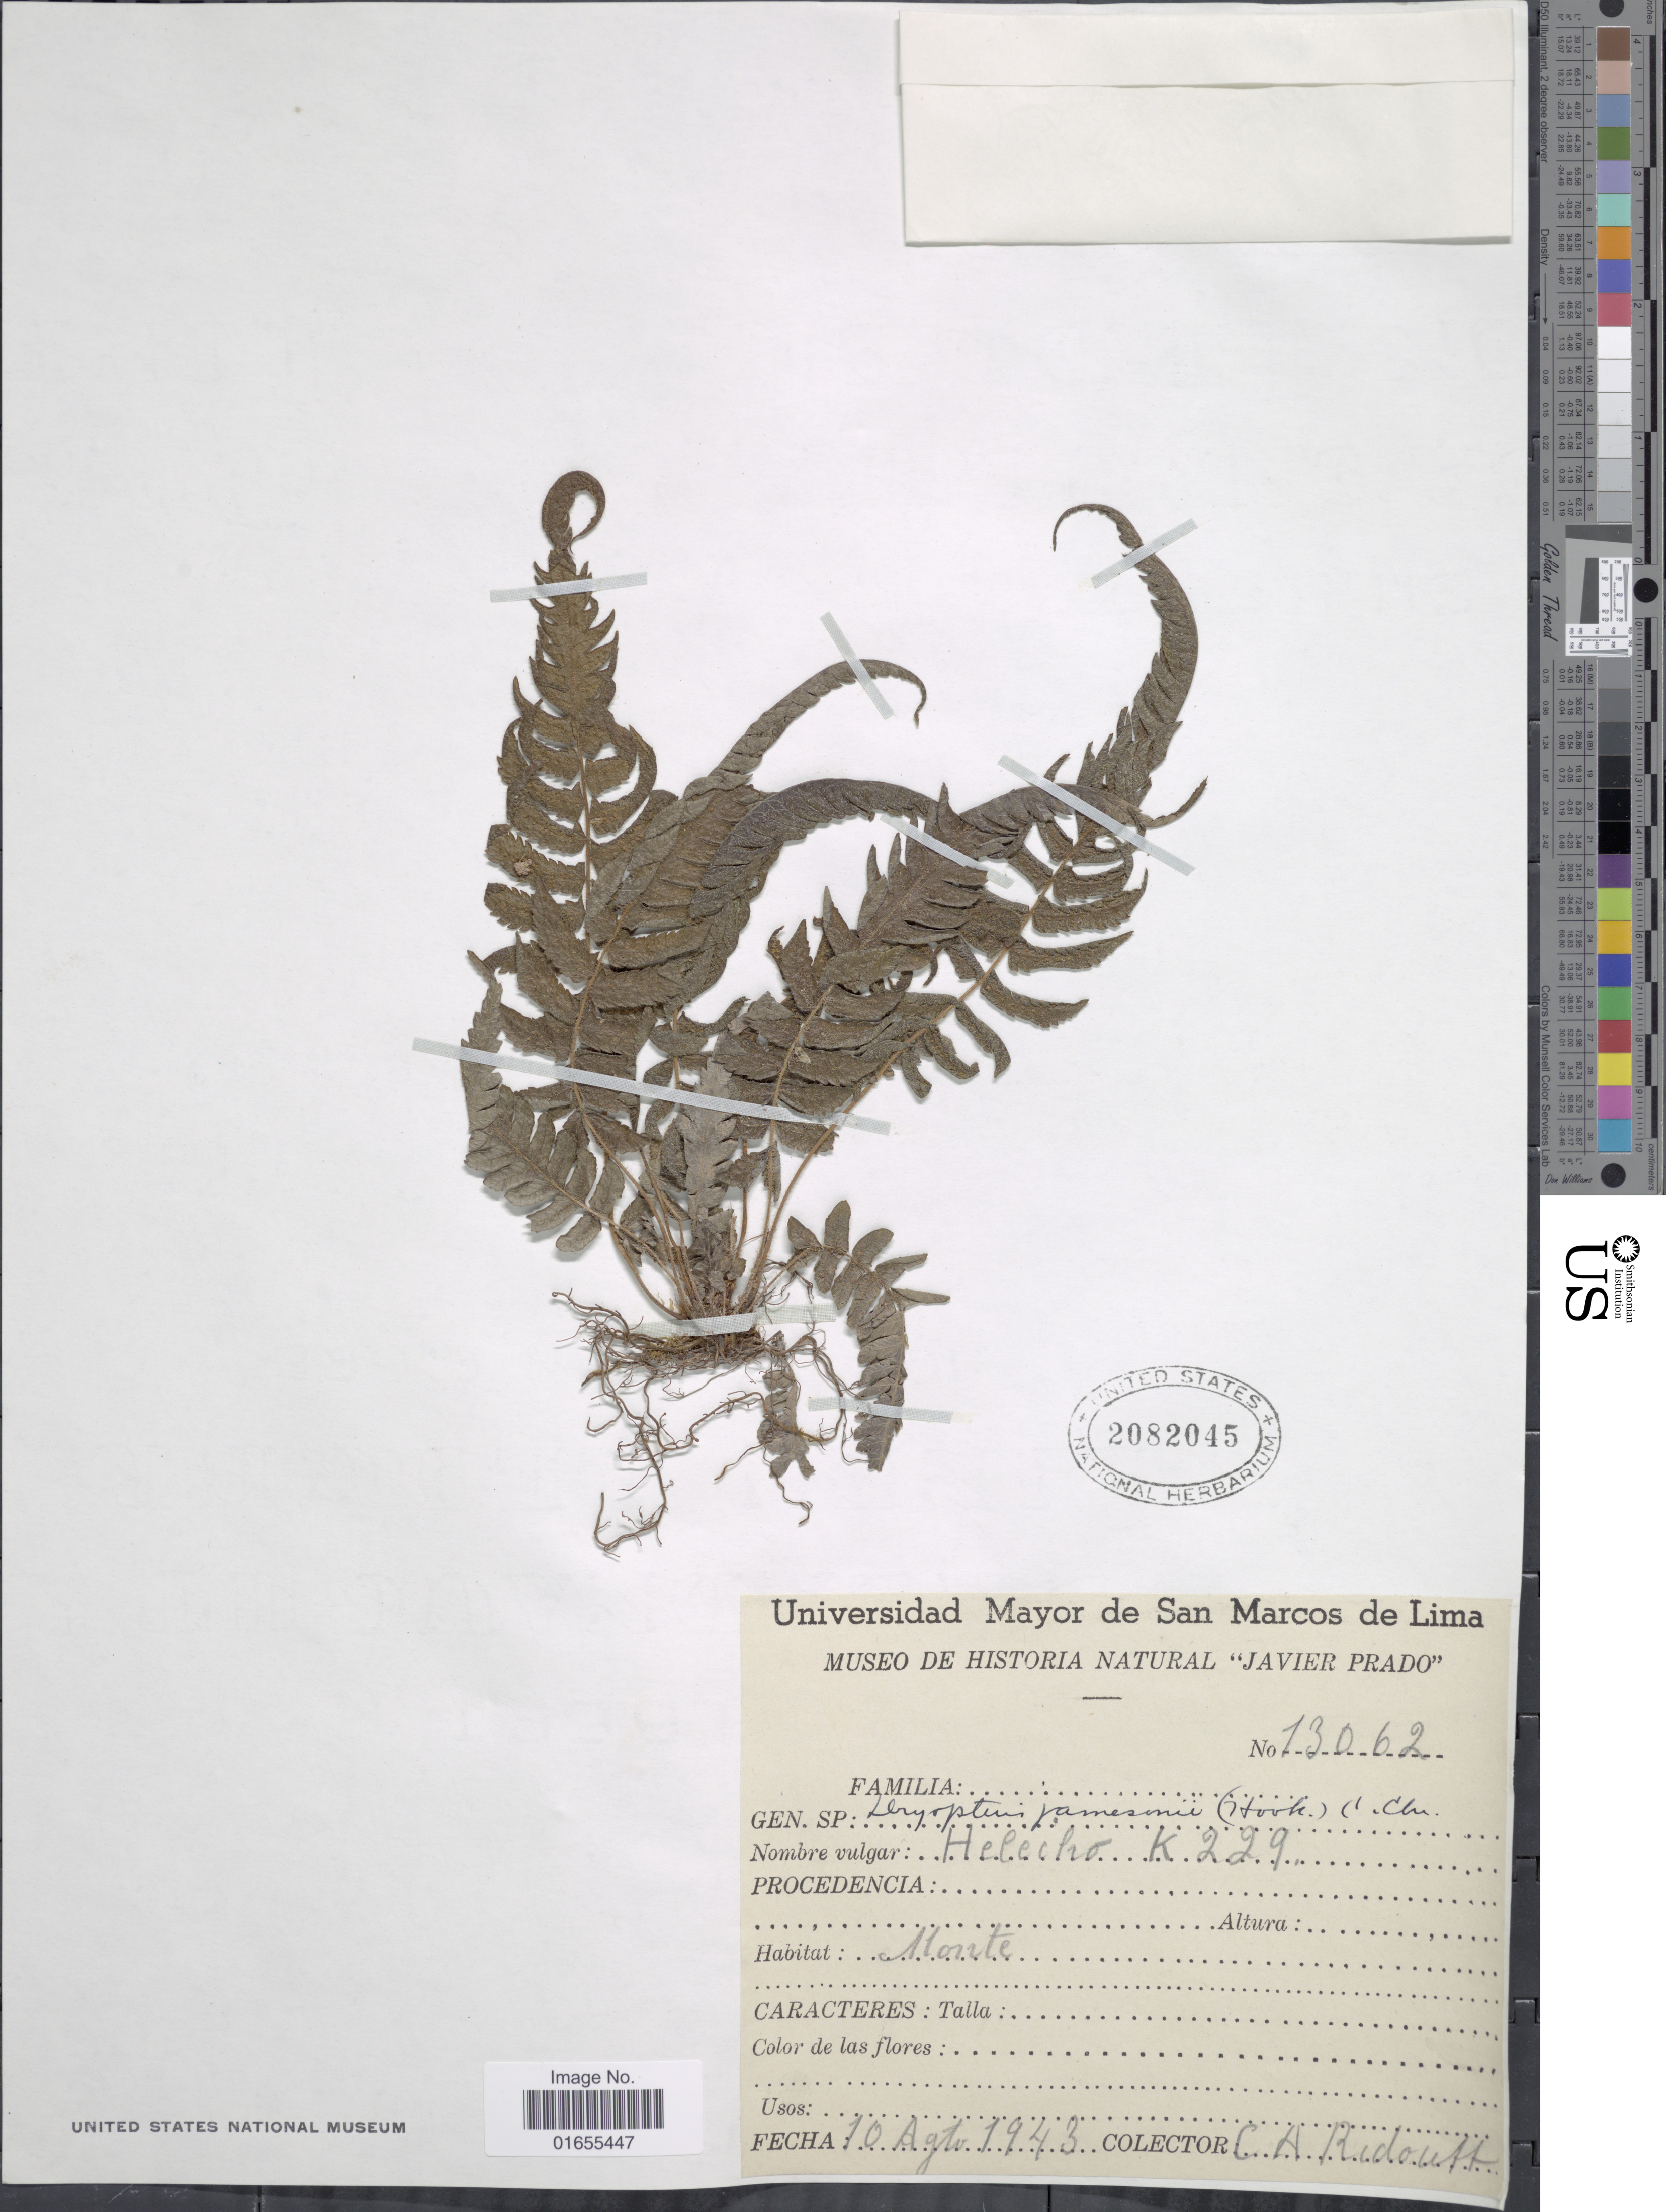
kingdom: Plantae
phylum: Tracheophyta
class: Polypodiopsida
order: Polypodiales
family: Thelypteridaceae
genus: Goniopteris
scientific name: Goniopteris jamesonii (Hook. f.) comb. nov., ined 2015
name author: (Hook. f.)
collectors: C. Ridoutt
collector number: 13062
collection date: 1943-08-10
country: Peru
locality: Monte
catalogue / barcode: US 2082045